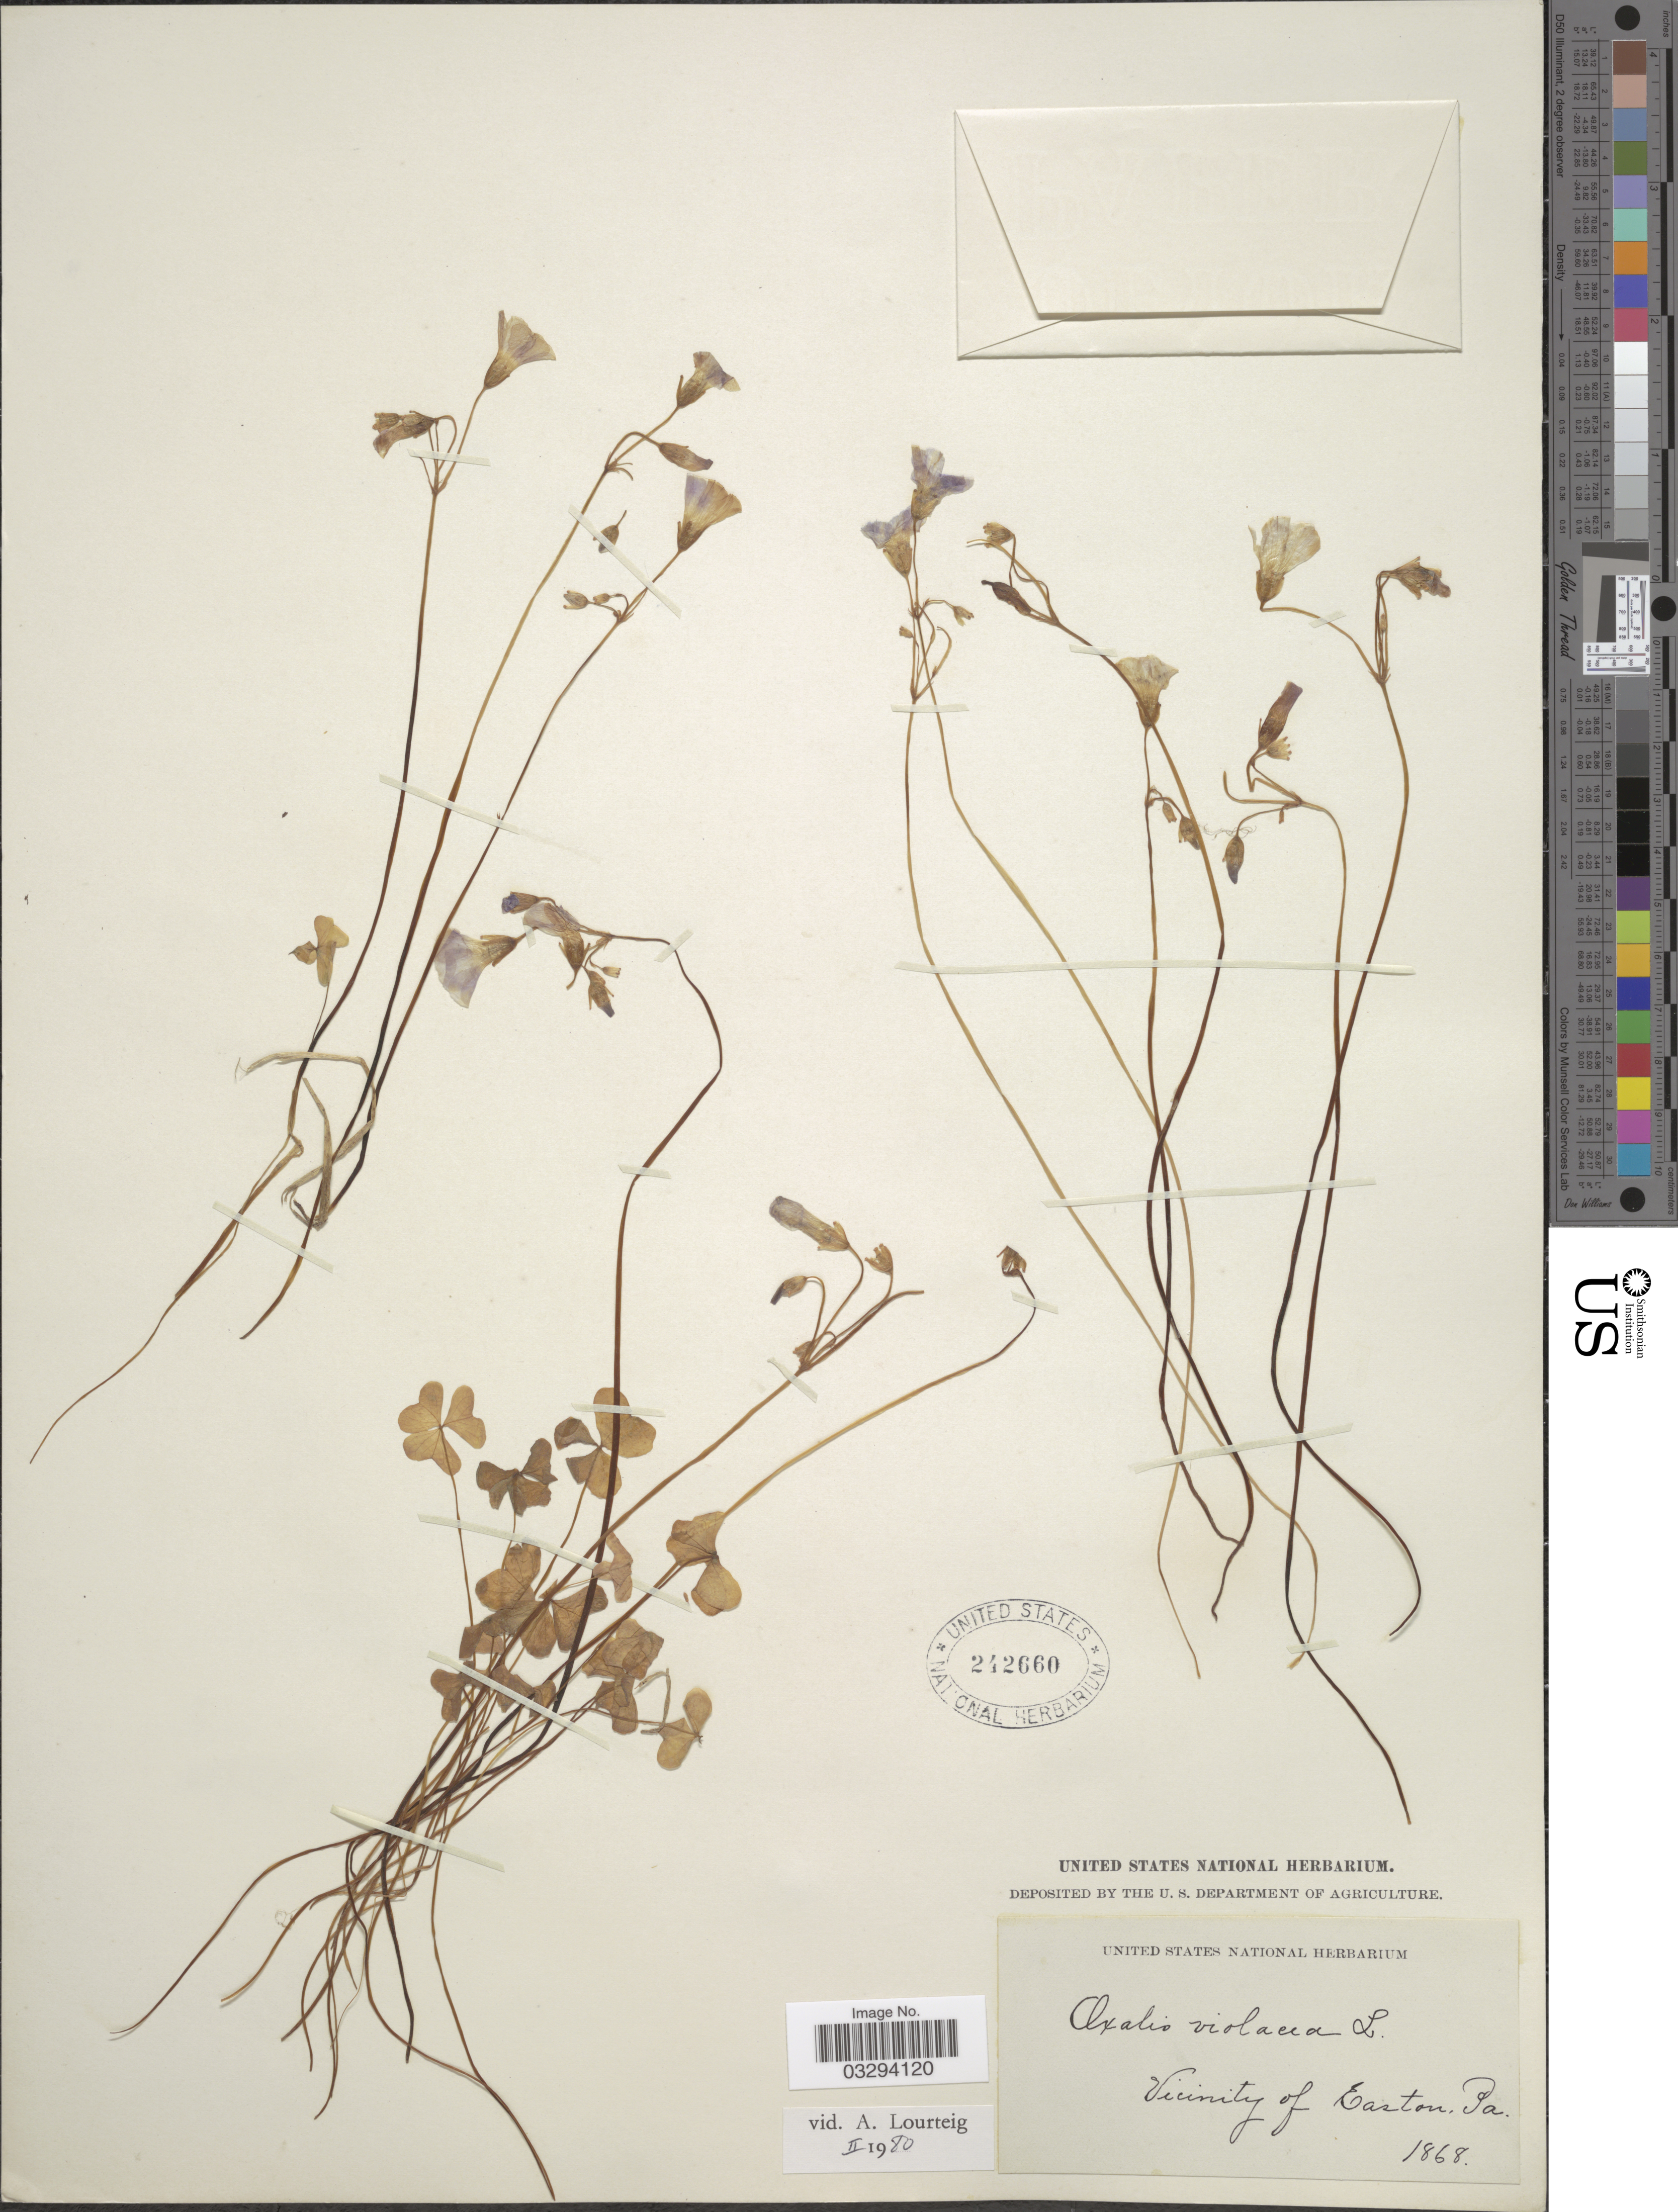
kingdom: Plantae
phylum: Tracheophyta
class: Magnoliopsida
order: Oxalidales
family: Oxalidaceae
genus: Oxalis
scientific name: Oxalis violacea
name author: L.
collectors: ex herb. United States National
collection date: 1868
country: United States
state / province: Pennsylvania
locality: Vicinity of Easton.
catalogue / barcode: US 242660